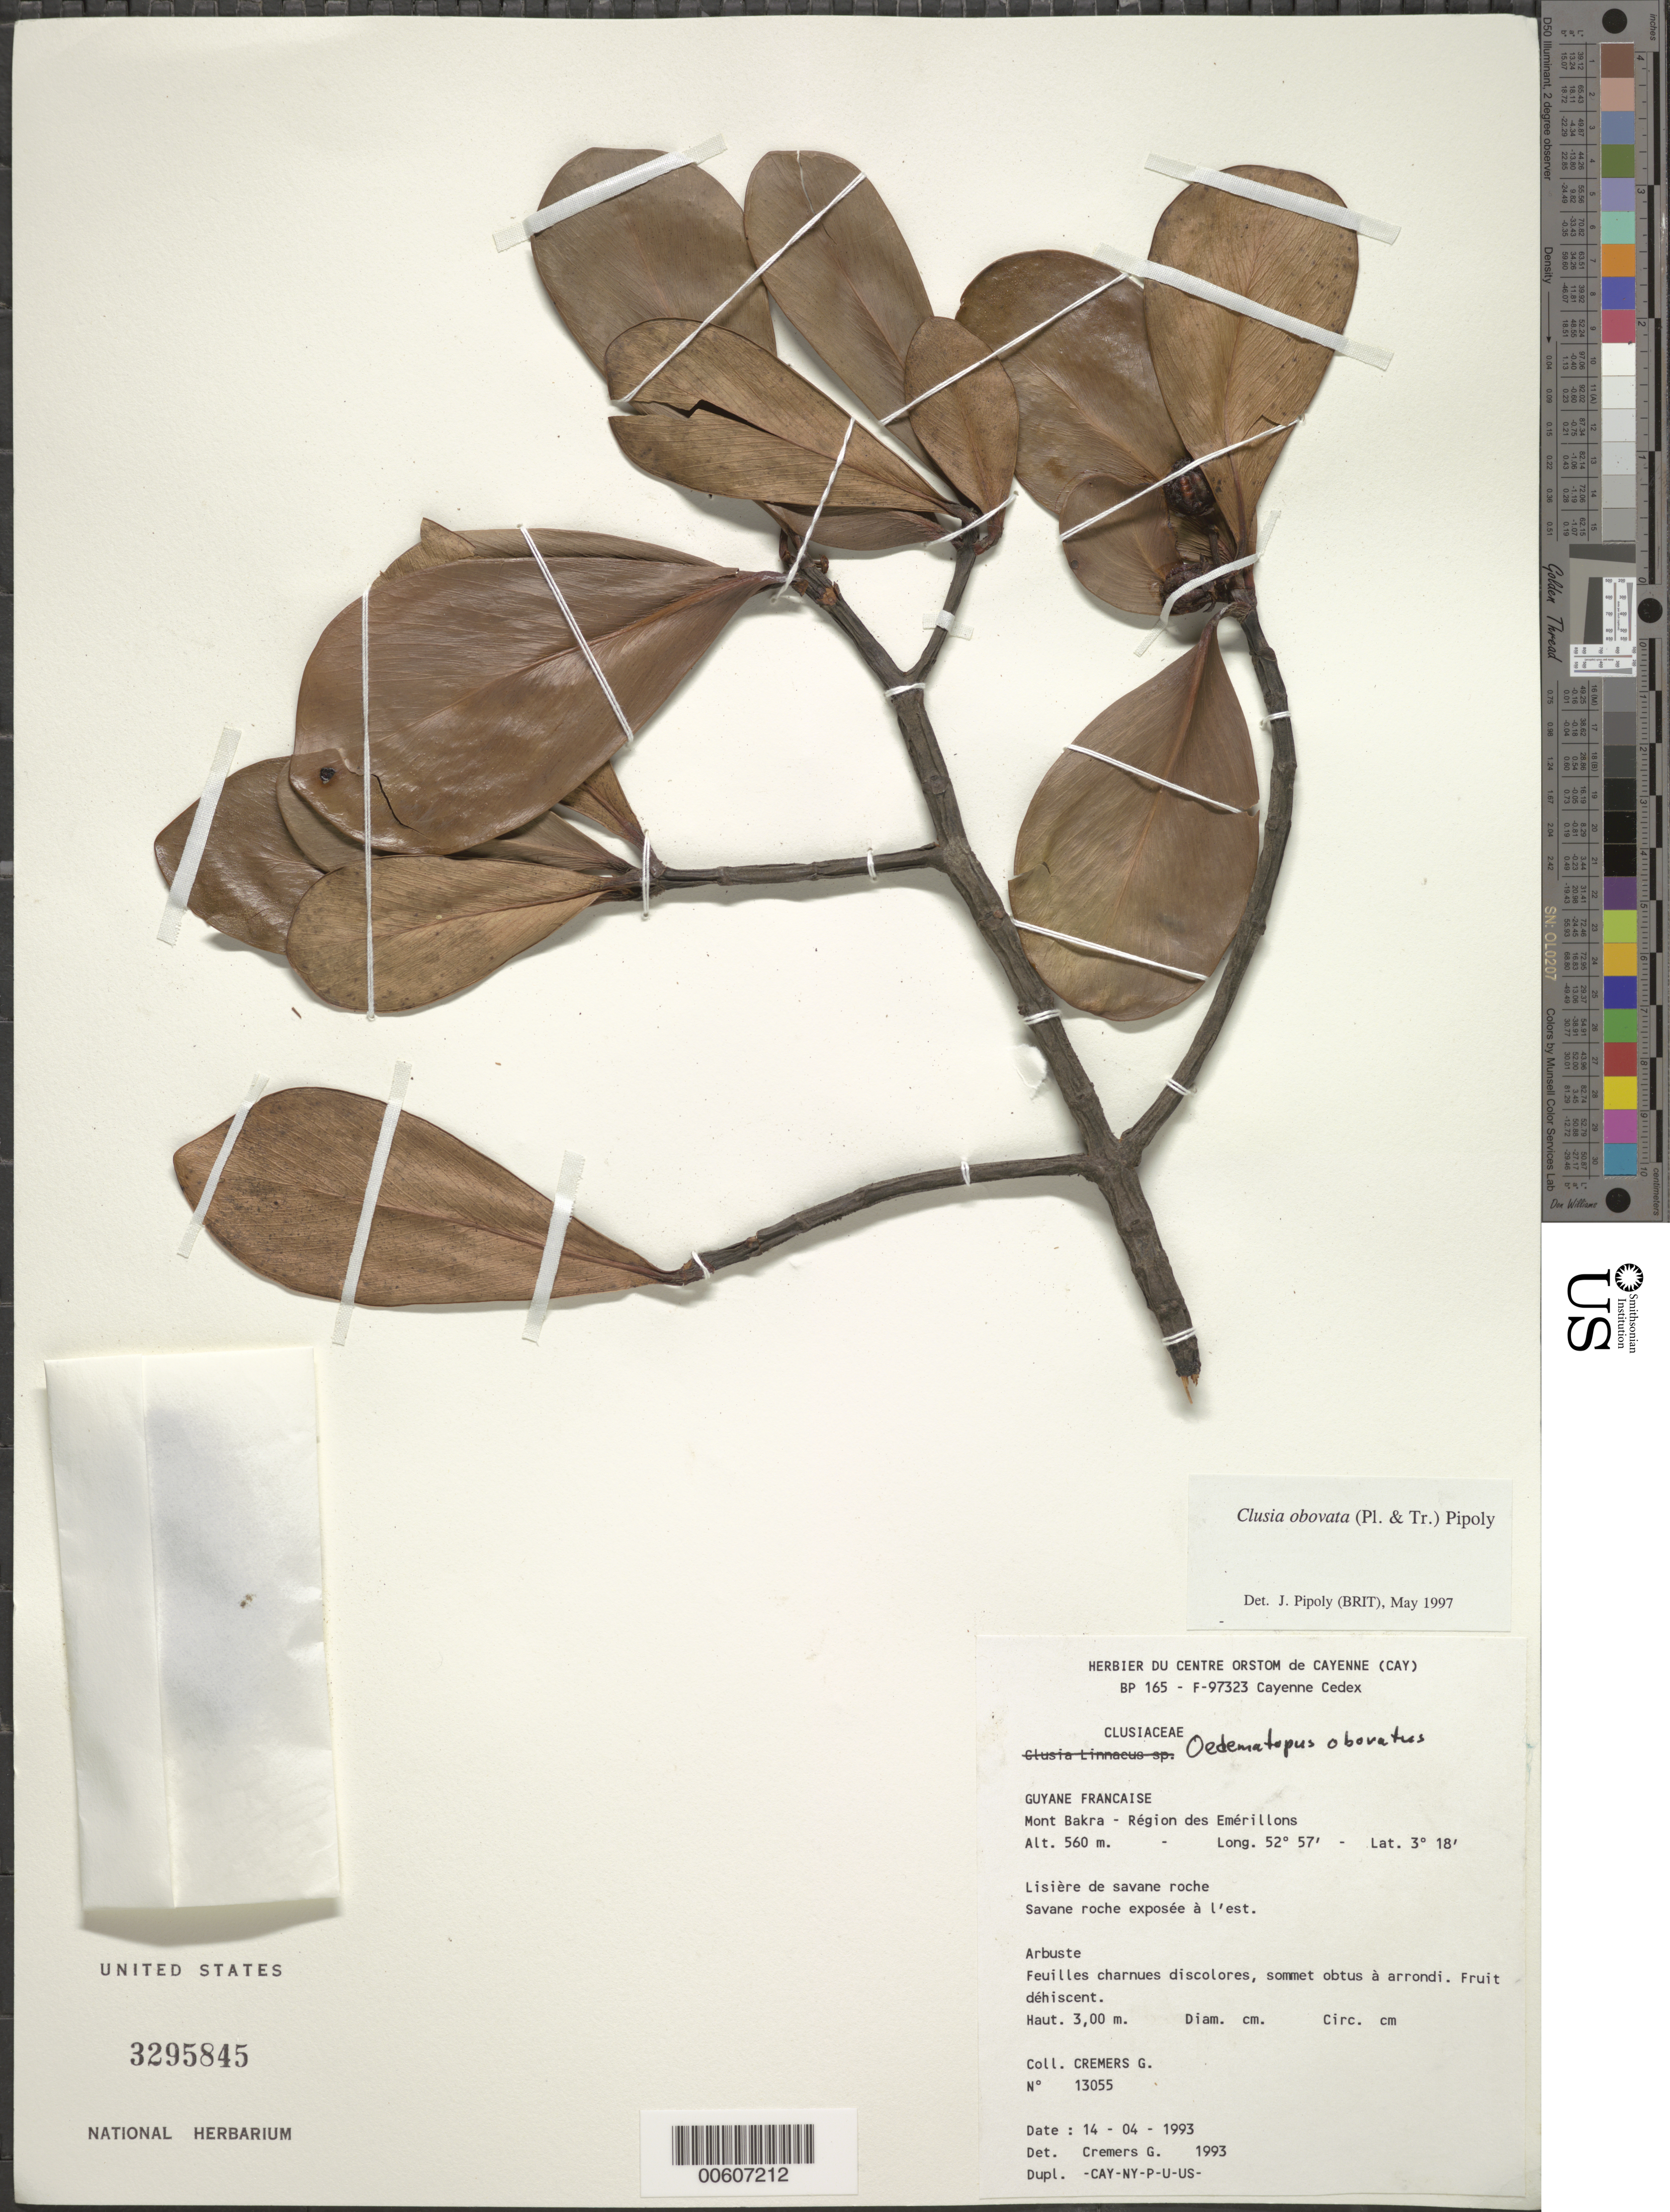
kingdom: Plantae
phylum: Tracheophyta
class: Magnoliopsida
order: Malpighiales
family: Clusiaceae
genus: Clusia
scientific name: Clusia obovata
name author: (Spruce ex Planch. & Triana) Pipoly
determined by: Pipoly, J. J., III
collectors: G. Cremers & J.-J. de Granville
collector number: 13055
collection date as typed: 14-Apr-93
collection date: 1993-04-14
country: French Guiana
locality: Mont Bakra, région des Emérillons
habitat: Lisière de savane roche. Savane roche exposée à L'est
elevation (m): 560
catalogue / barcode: US 3295845